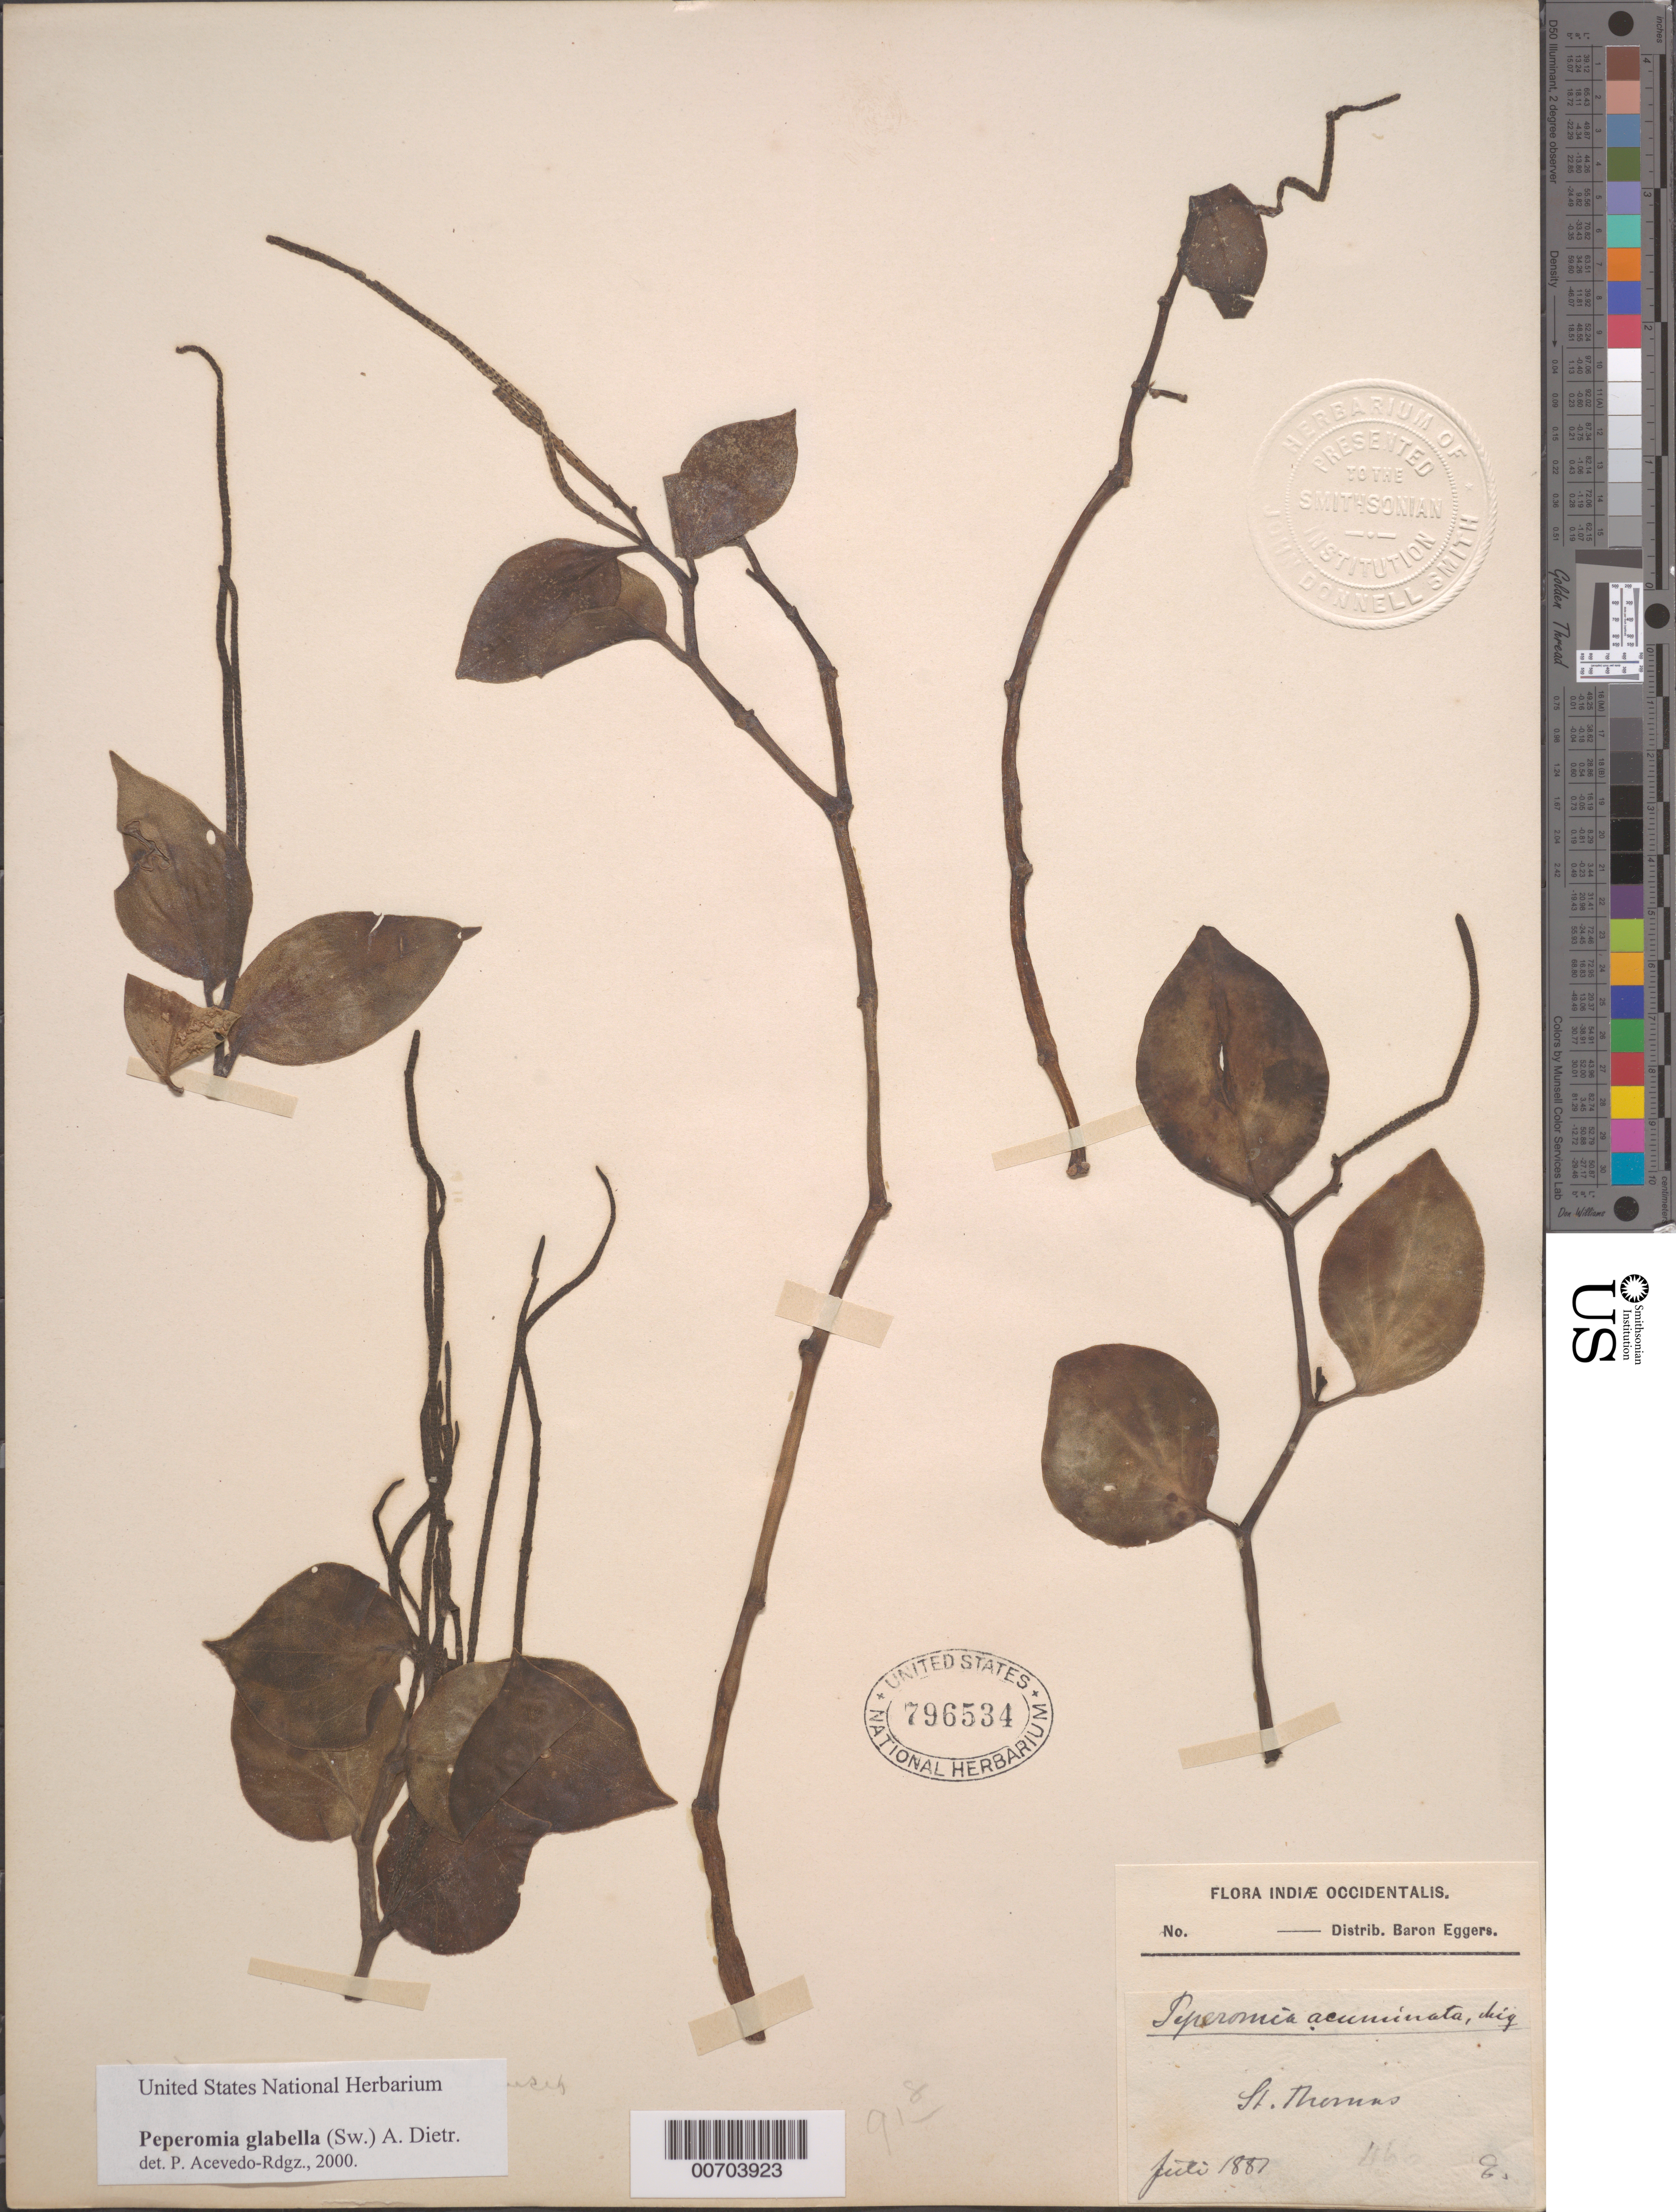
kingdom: Plantae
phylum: Tracheophyta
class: Magnoliopsida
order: Piperales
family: Piperaceae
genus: Peperomia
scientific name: Peperomia glabella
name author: (Sw.) A. Dietr.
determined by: Acevedo-Rodríguez, P., (BOT), Smithsonian Institution - National Museum of Natural History (UNITED STATES)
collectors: H. F. A. von Eggers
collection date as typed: Jul 1887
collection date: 1887-07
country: U.S. Virgin Islands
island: St. Thomas Island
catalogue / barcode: US 796534